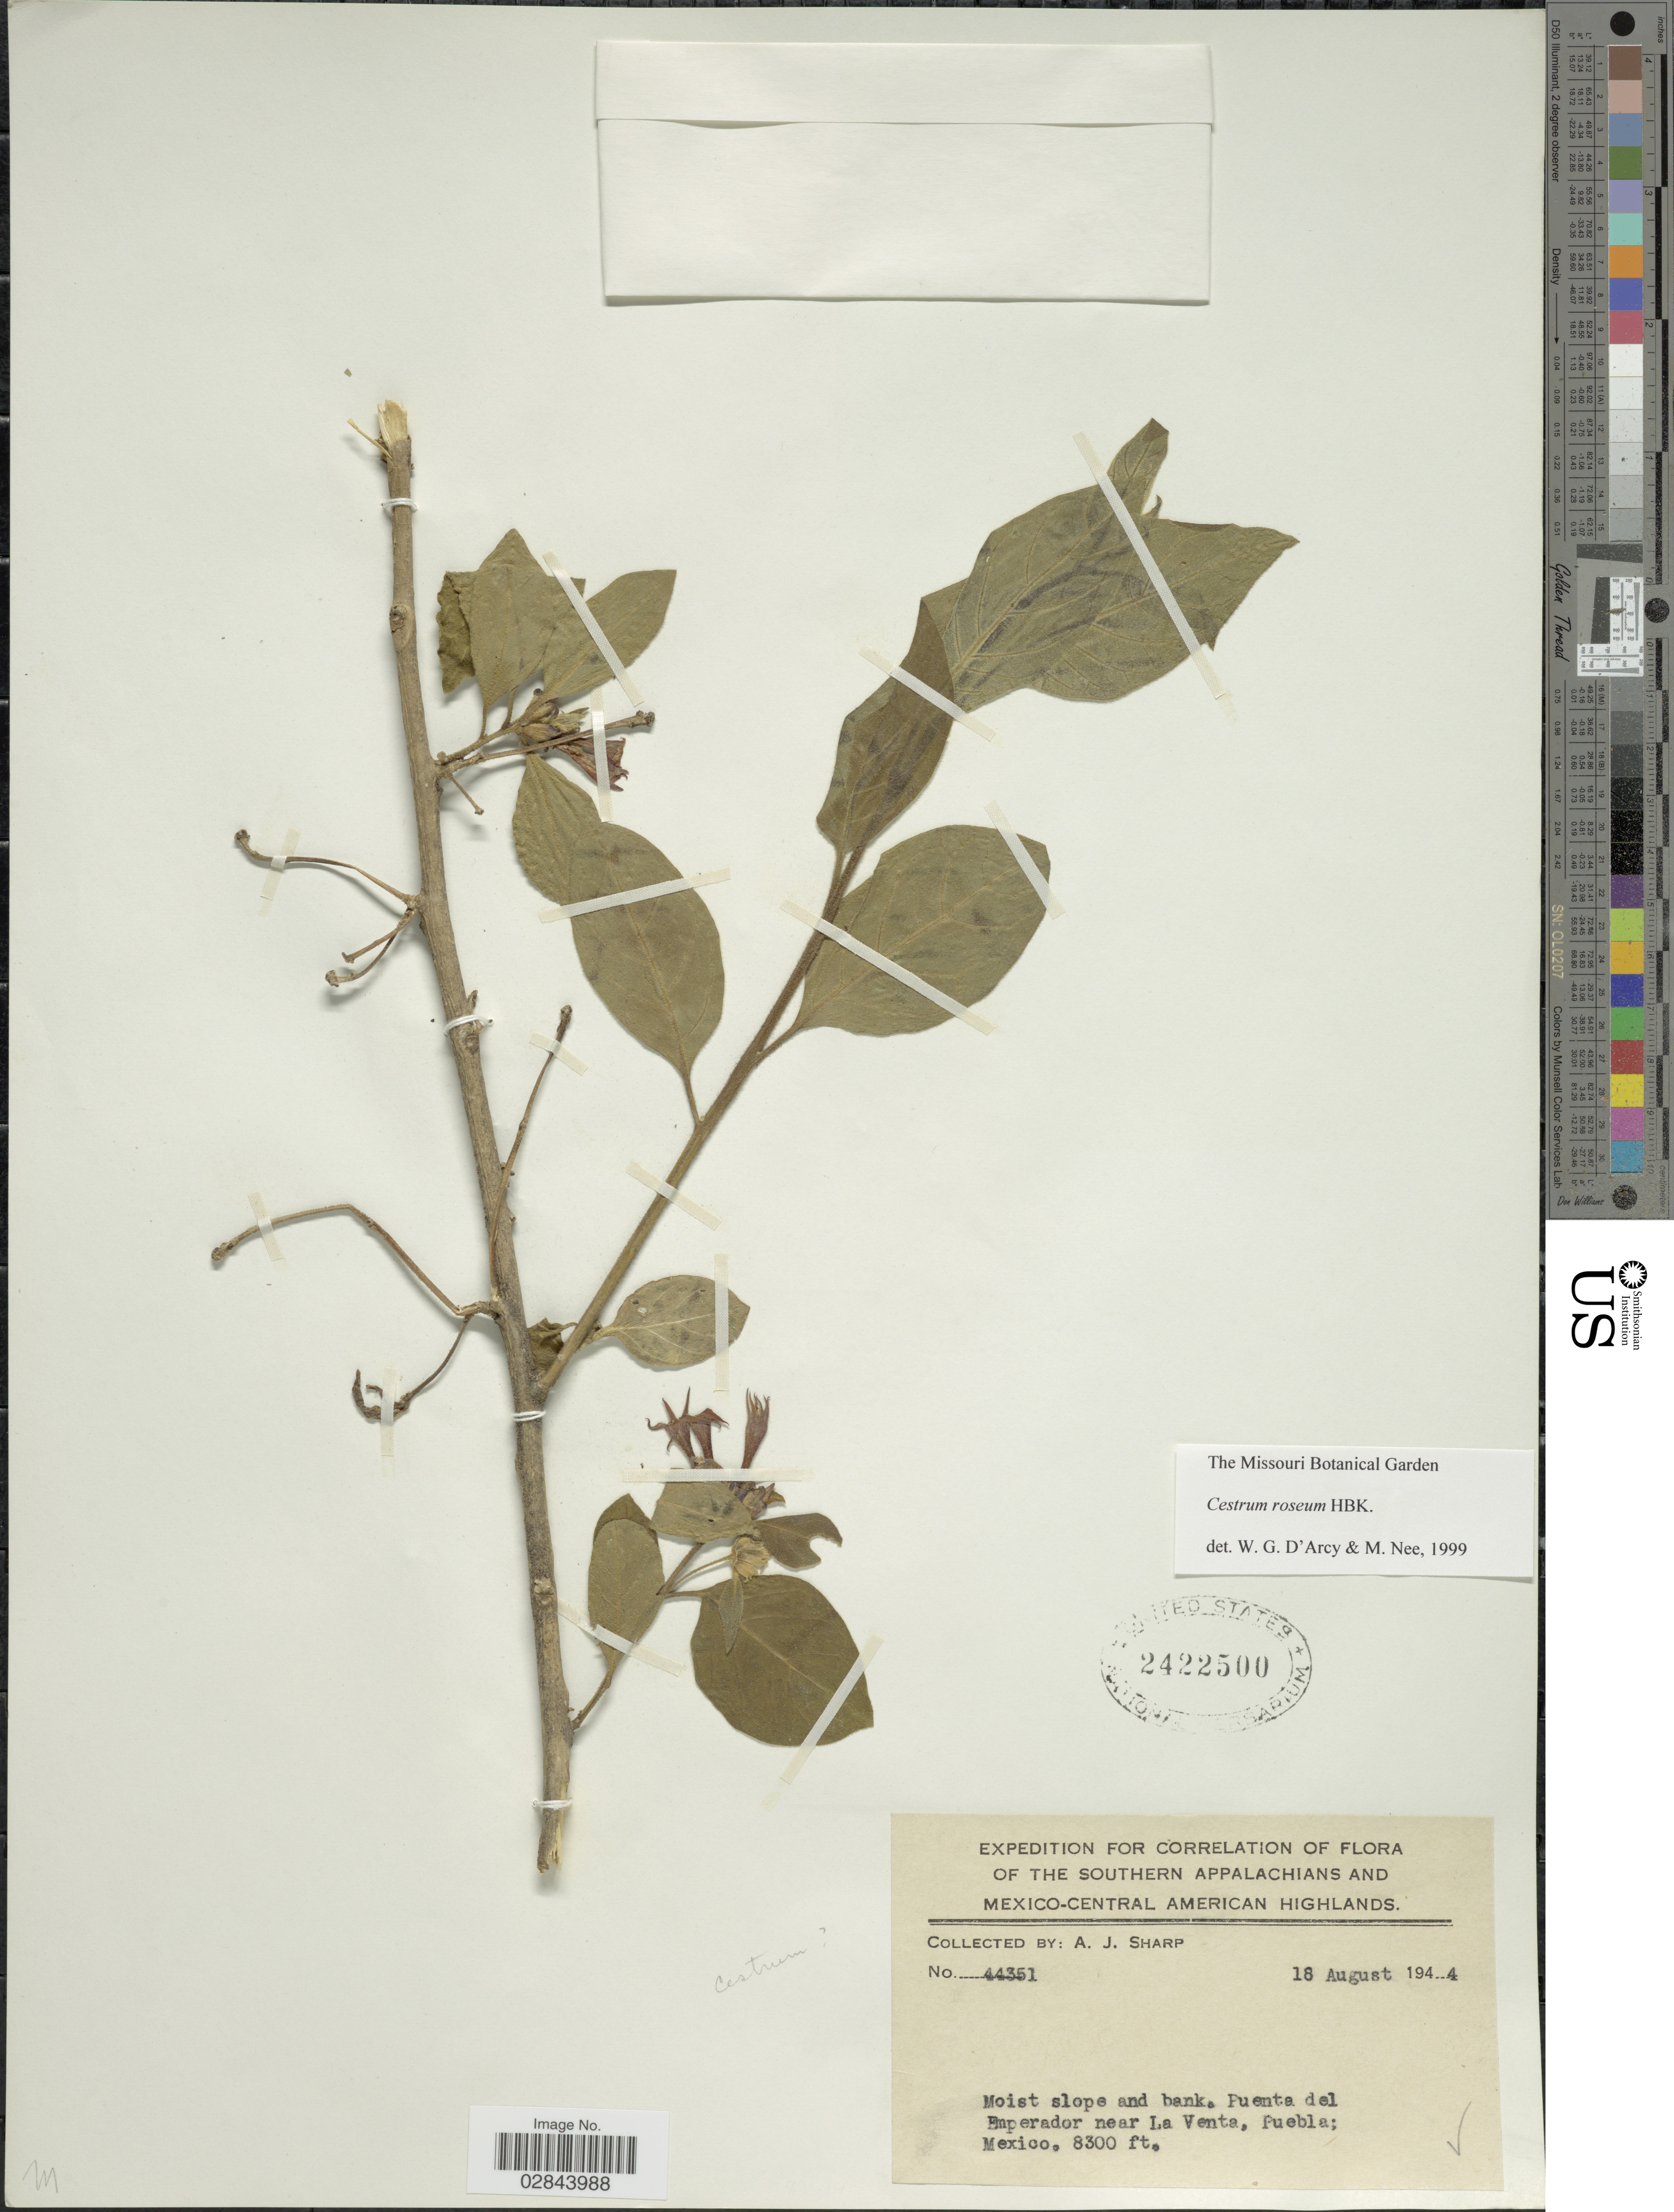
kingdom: Plantae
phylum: Tracheophyta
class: Magnoliopsida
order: Solanales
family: Solanaceae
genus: Cestrum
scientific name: Cestrum roseum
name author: Kunth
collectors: A. J. Sharp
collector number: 44351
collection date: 1944-08-18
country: Mexico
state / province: Puebla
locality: Puenta del Emperador near La Venta.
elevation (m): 2530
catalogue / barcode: US 2422500